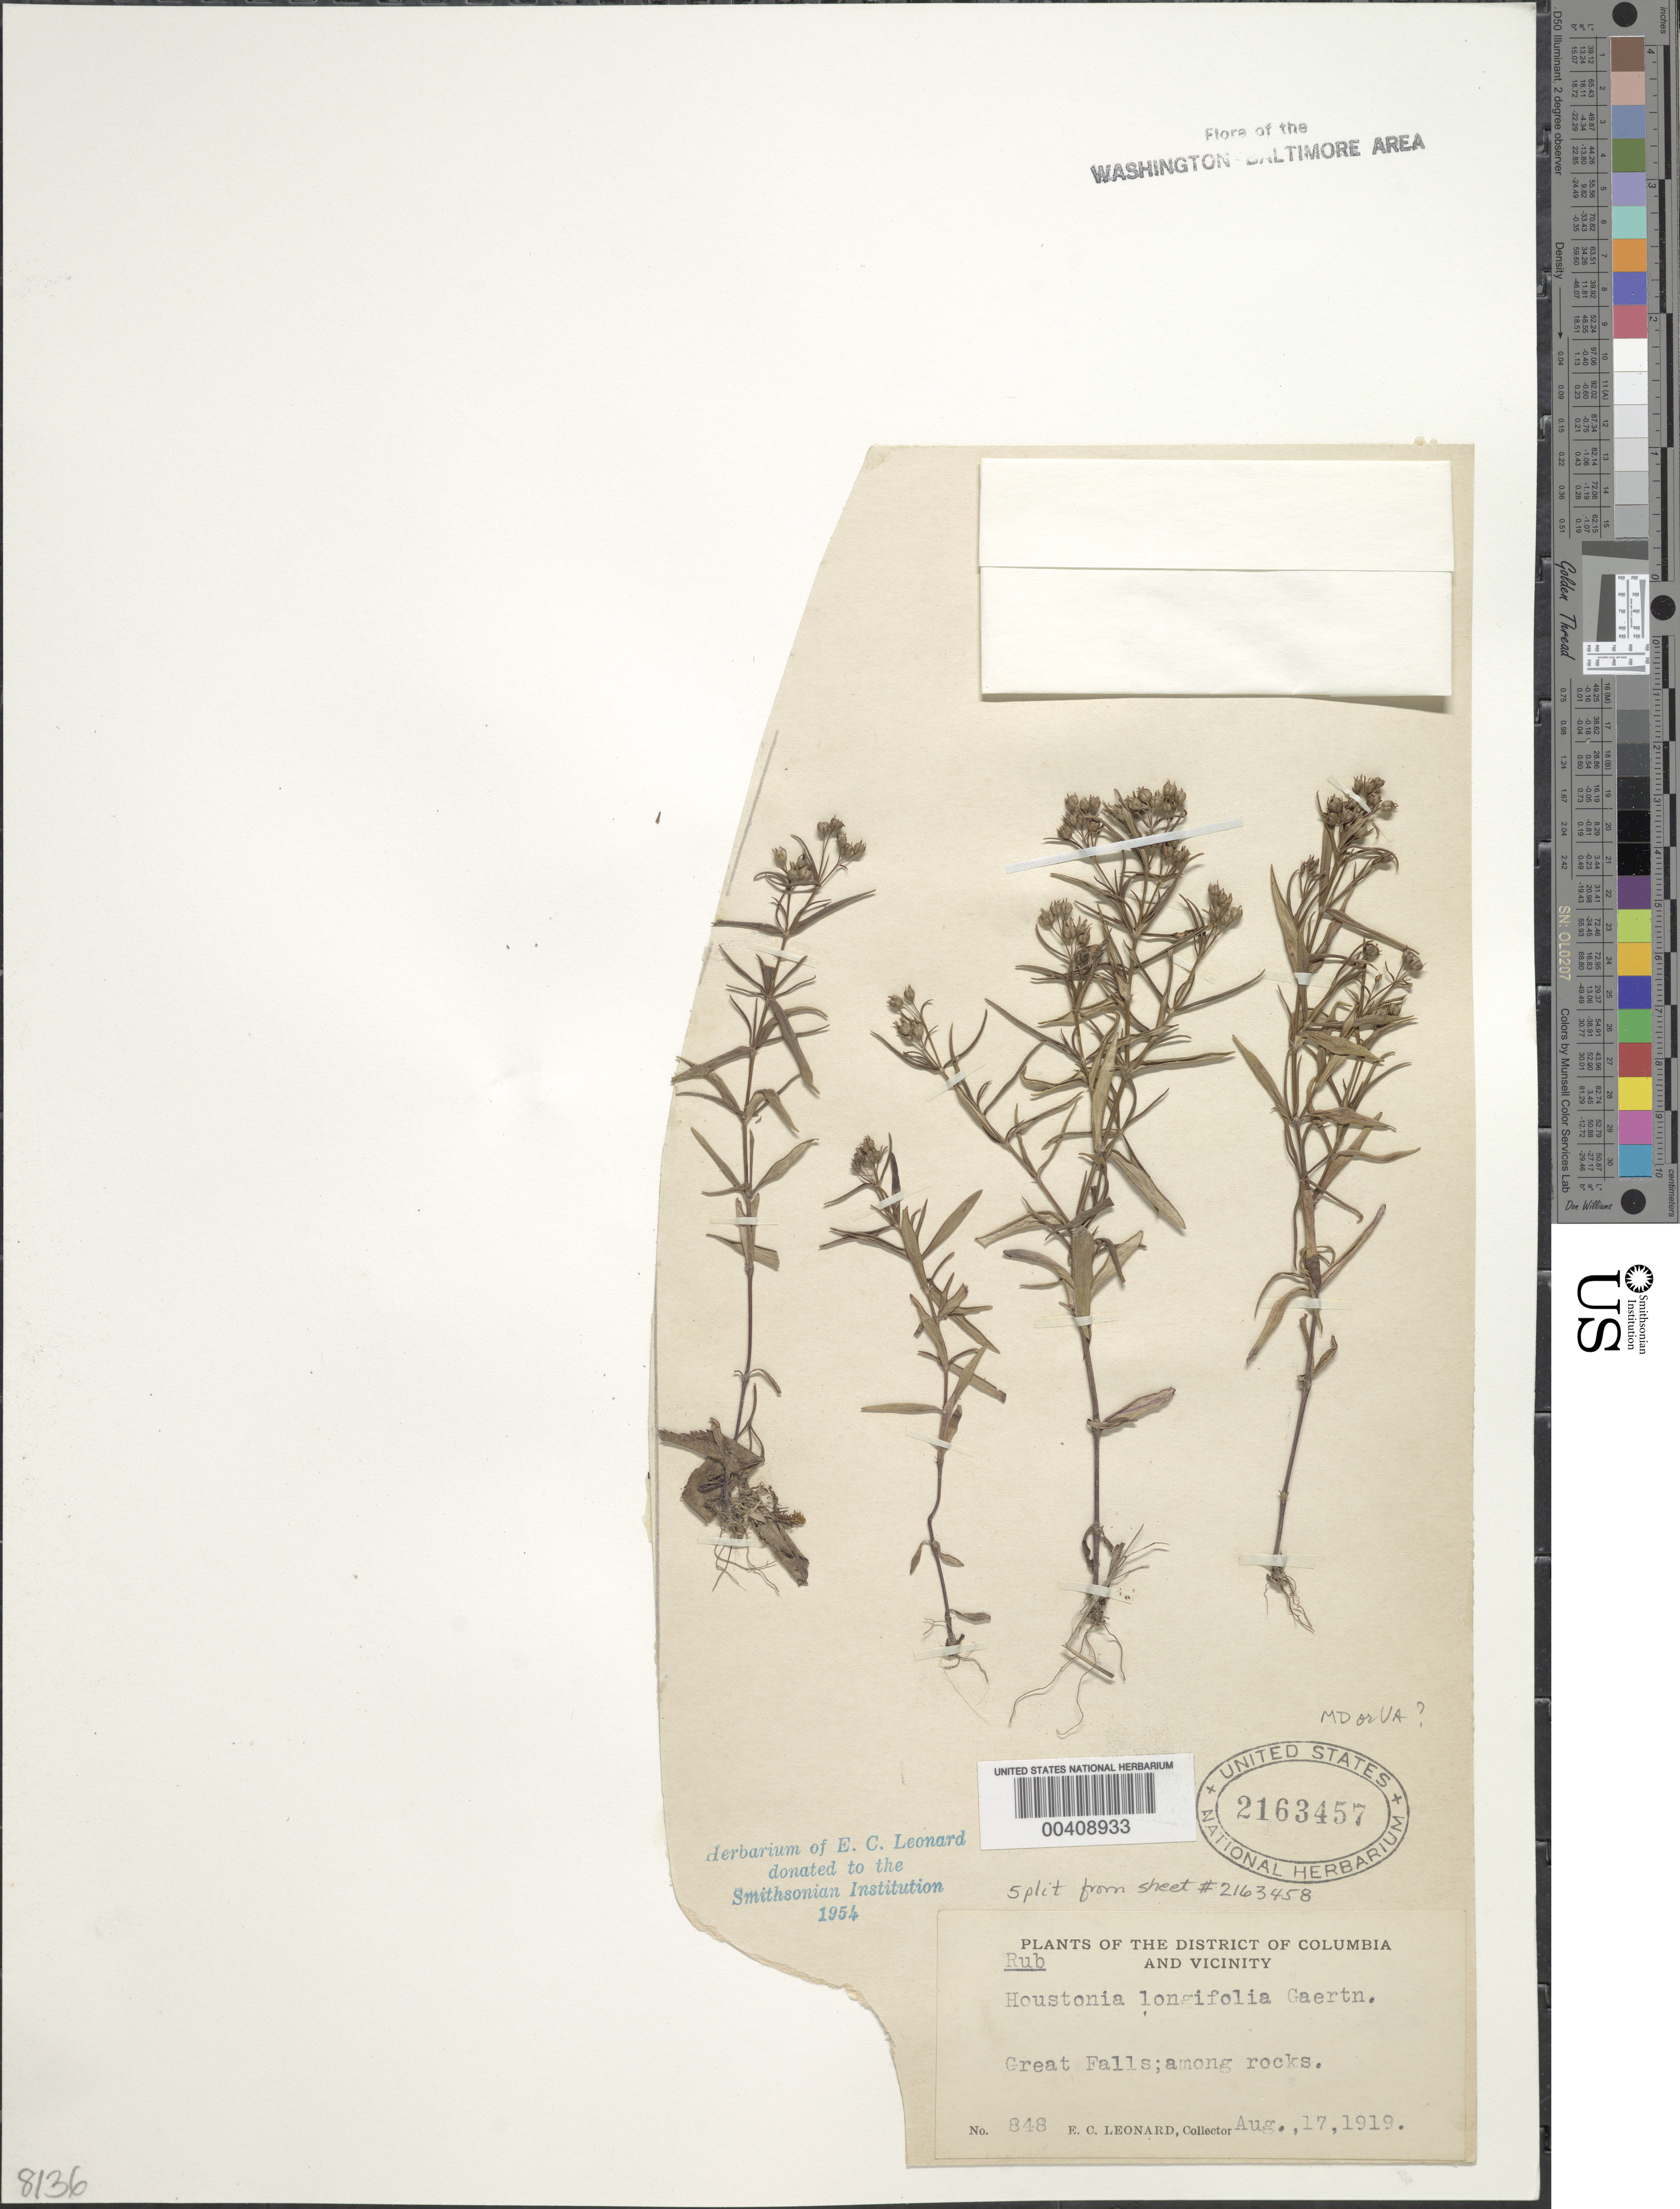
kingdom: Plantae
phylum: Tracheophyta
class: Magnoliopsida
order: Gentianales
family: Rubiaceae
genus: Houstonia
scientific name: Houstonia longifolia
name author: Gaertn.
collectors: E. C. Leonard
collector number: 848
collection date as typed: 17 Aug 1919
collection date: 1919-08-17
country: United States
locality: Great Falls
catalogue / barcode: US 2163457